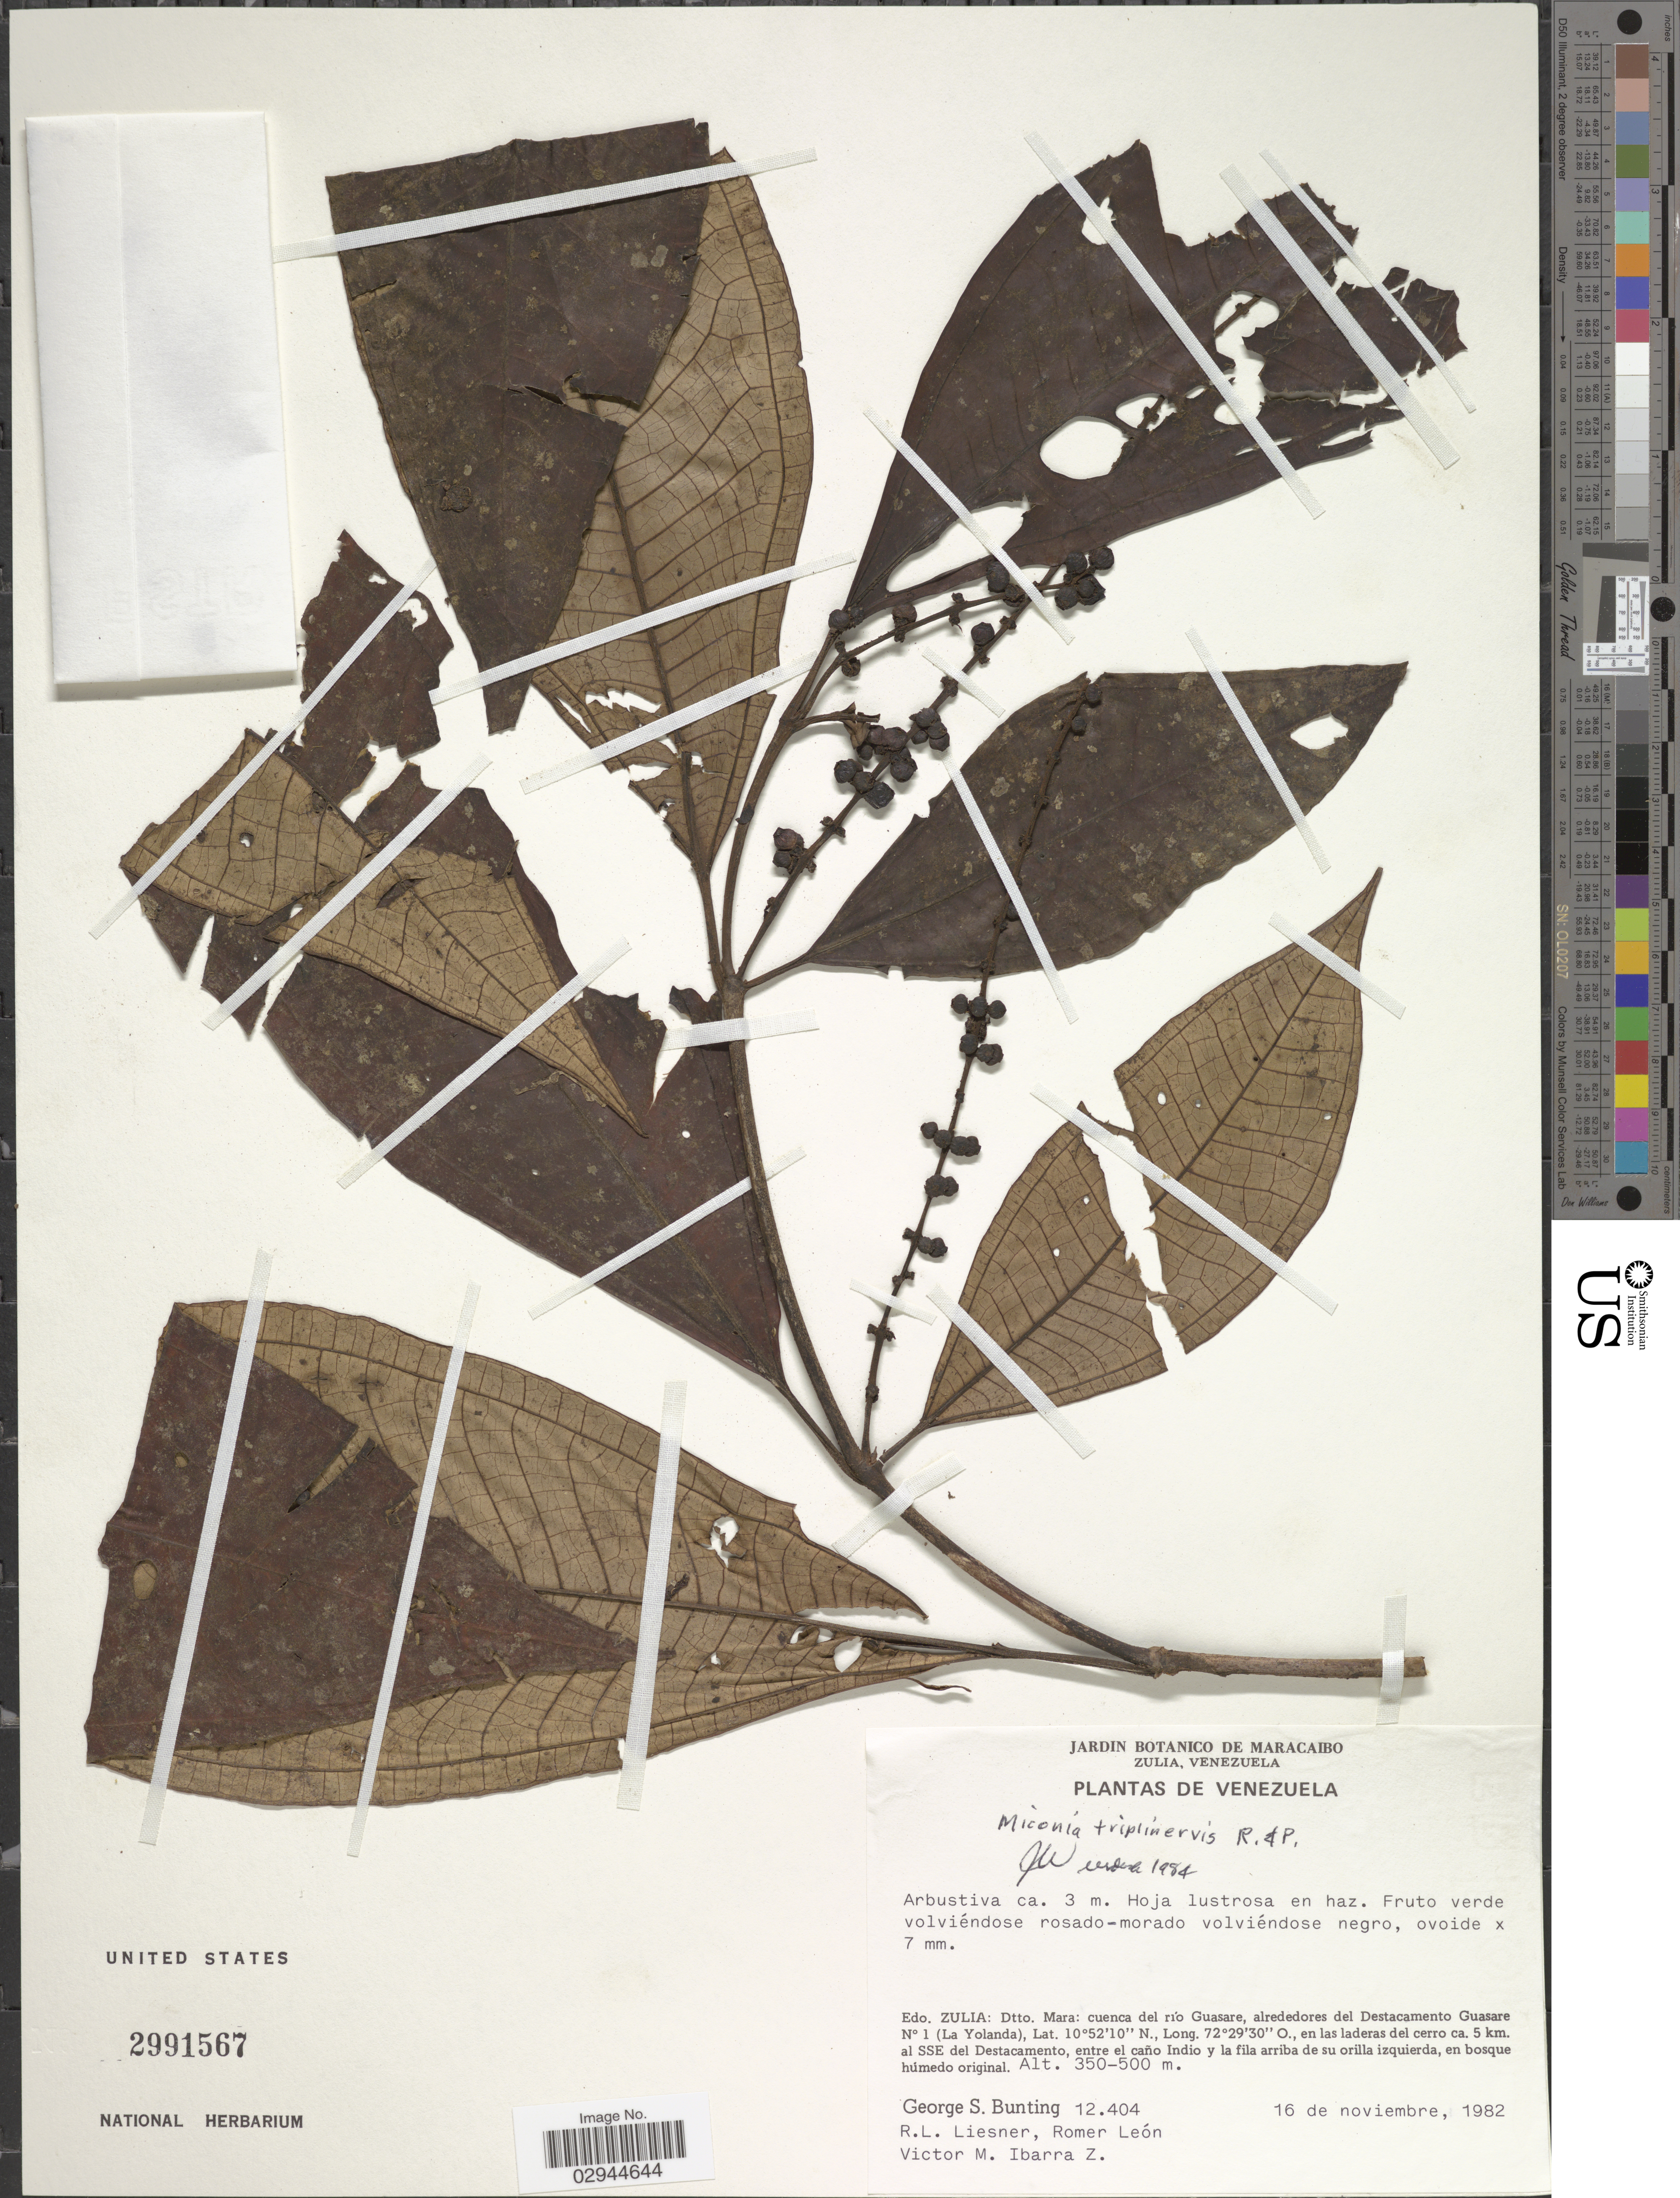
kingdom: Plantae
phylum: Tracheophyta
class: Magnoliopsida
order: Myrtales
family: Melastomataceae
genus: Miconia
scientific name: Miconia triplinervis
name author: Ruiz & Pav.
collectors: G. S. Bunting, R. L. Liesner, R. León & V. Ibarra Z.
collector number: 12404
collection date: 1982-11-16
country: Venezuela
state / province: Zulia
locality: Dtto. Mara, cuenca del río Guasare, alrededores del Destacamento Guasare N 1 (La Yolanda), en las laderas del cerro ca. 5 km. al SSE del Destacamento, entre el caño Indio y la fila arriba de su orilla izquierda, en bosque húmedo original.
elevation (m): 350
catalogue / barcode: US 2991567